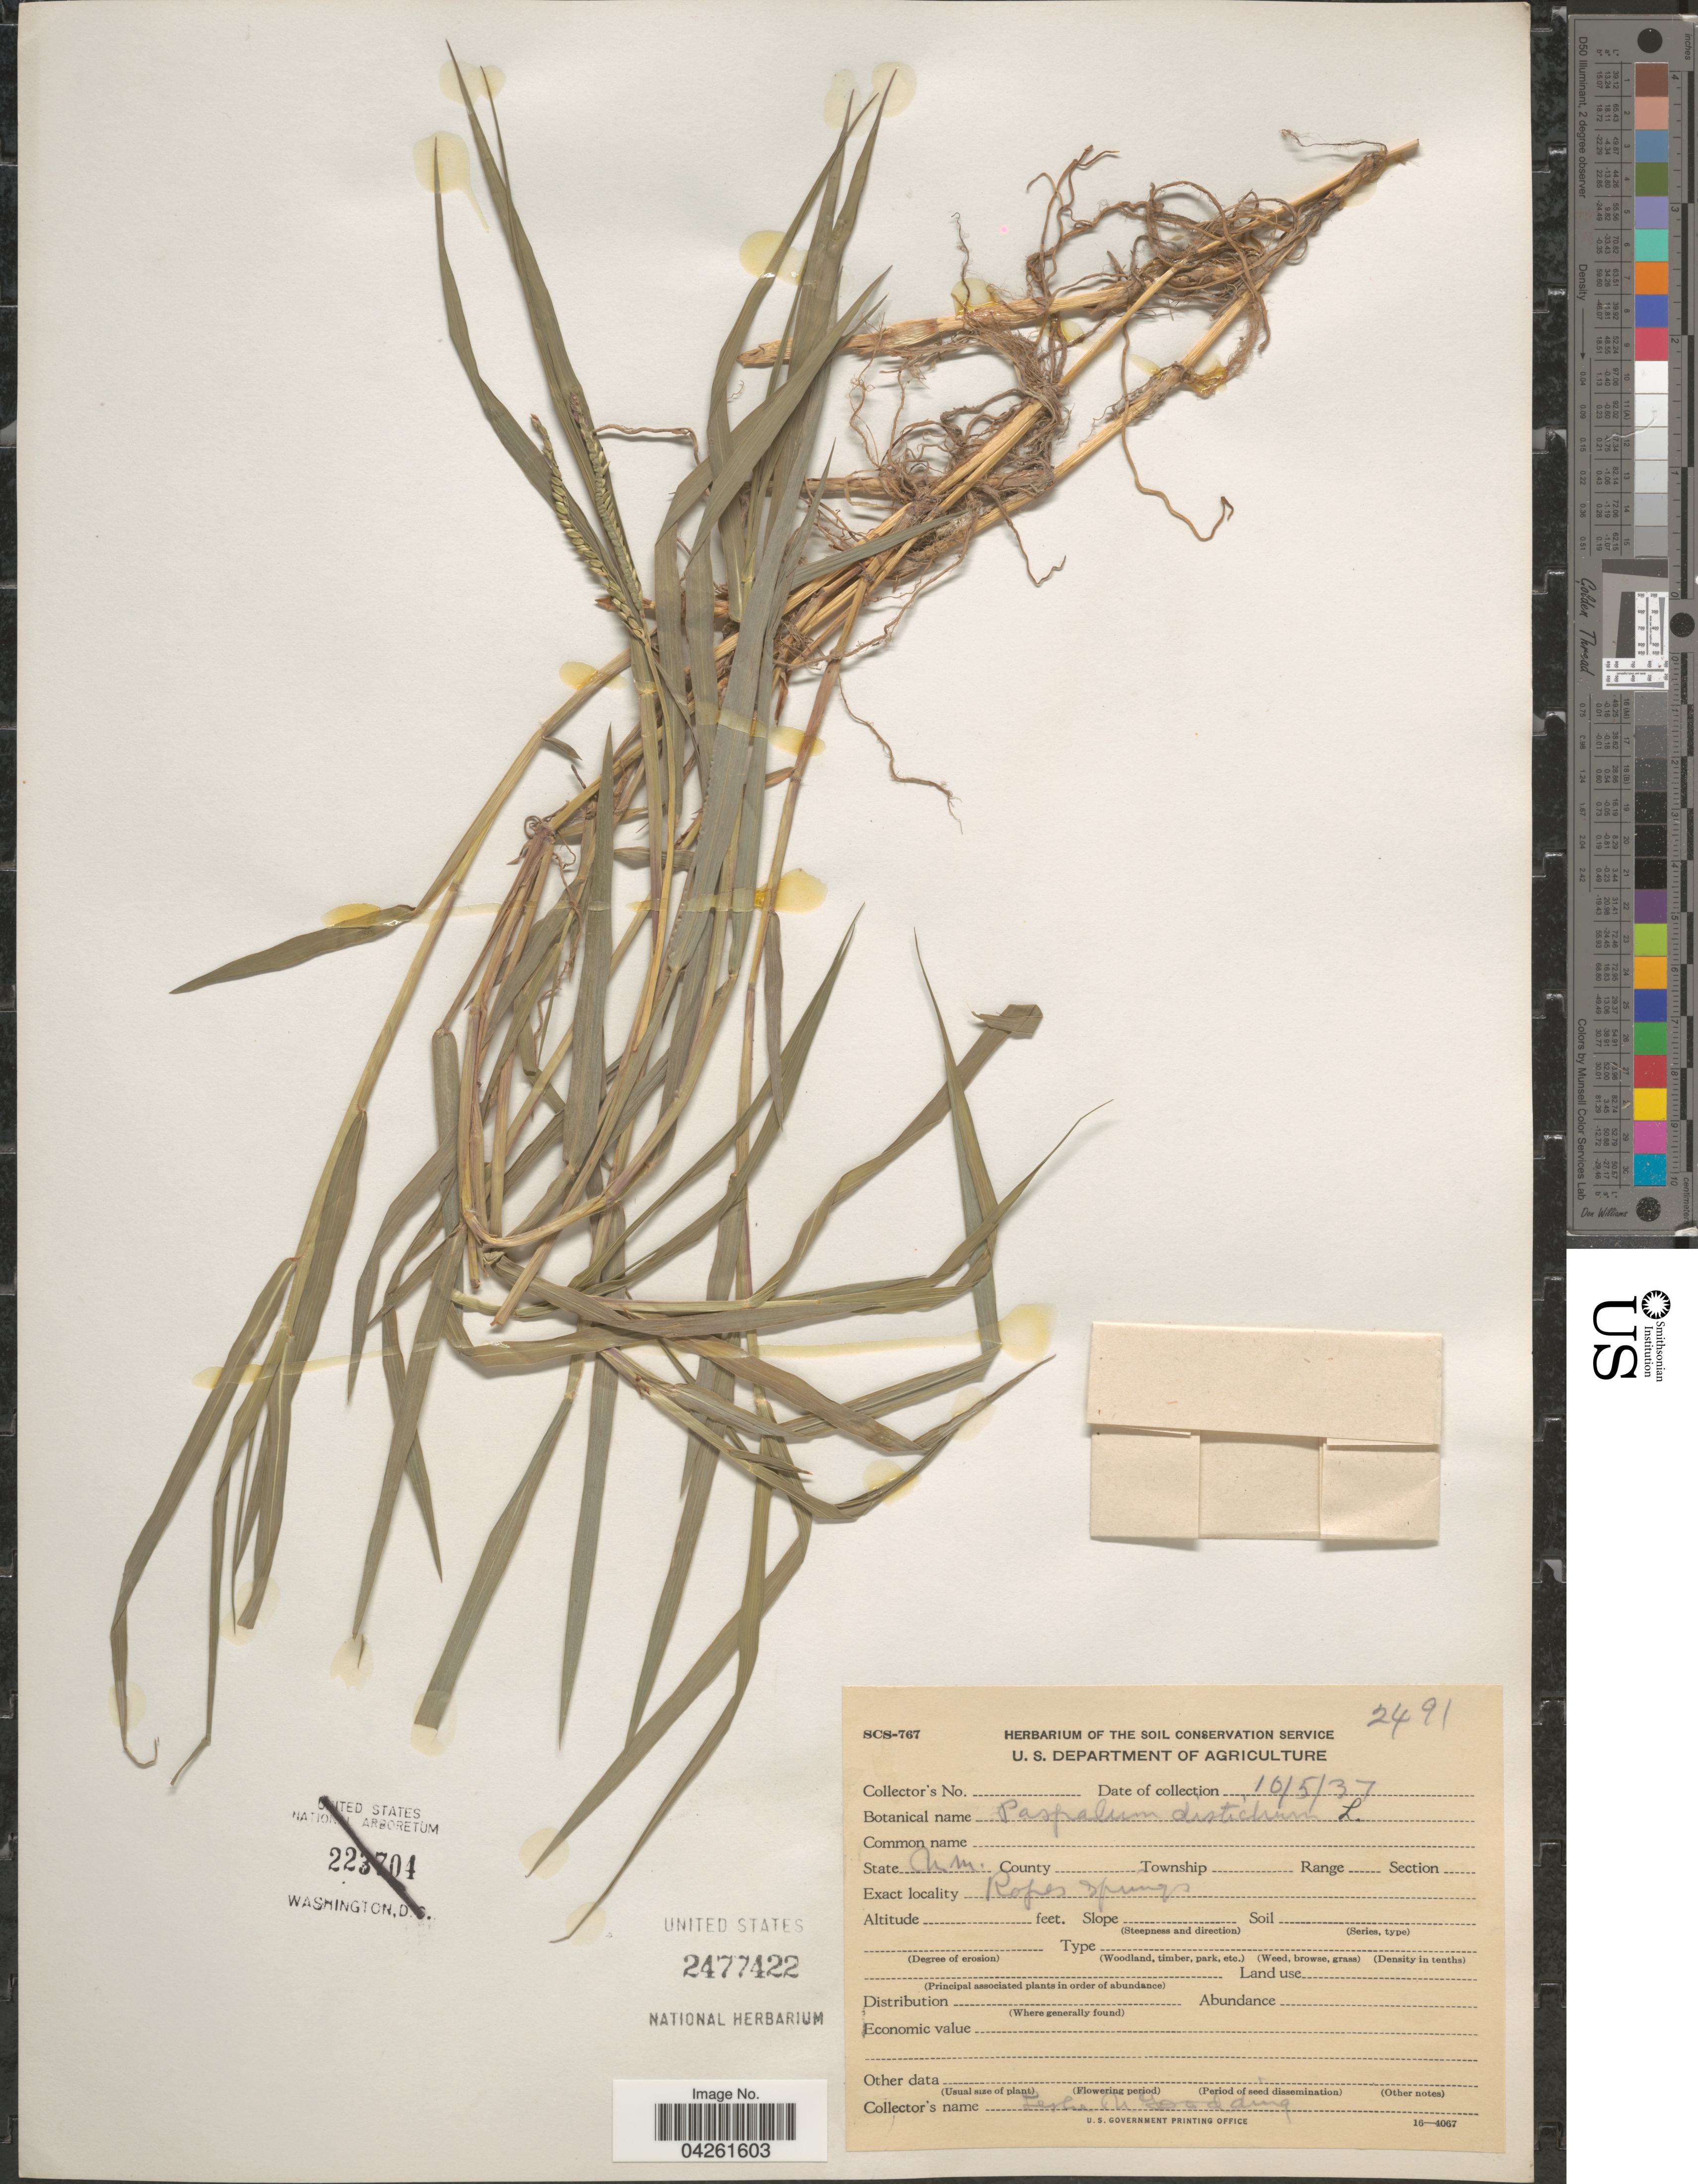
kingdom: Plantae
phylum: Tracheophyta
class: Liliopsida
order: Poales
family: Poaceae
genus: Paspalum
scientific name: Paspalum distichum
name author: L.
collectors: L. N. Goodding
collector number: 2491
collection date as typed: Transcribed d/m/y: 5/10/37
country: United States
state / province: New Mexico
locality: Ropes Springs.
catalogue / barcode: US 2477422